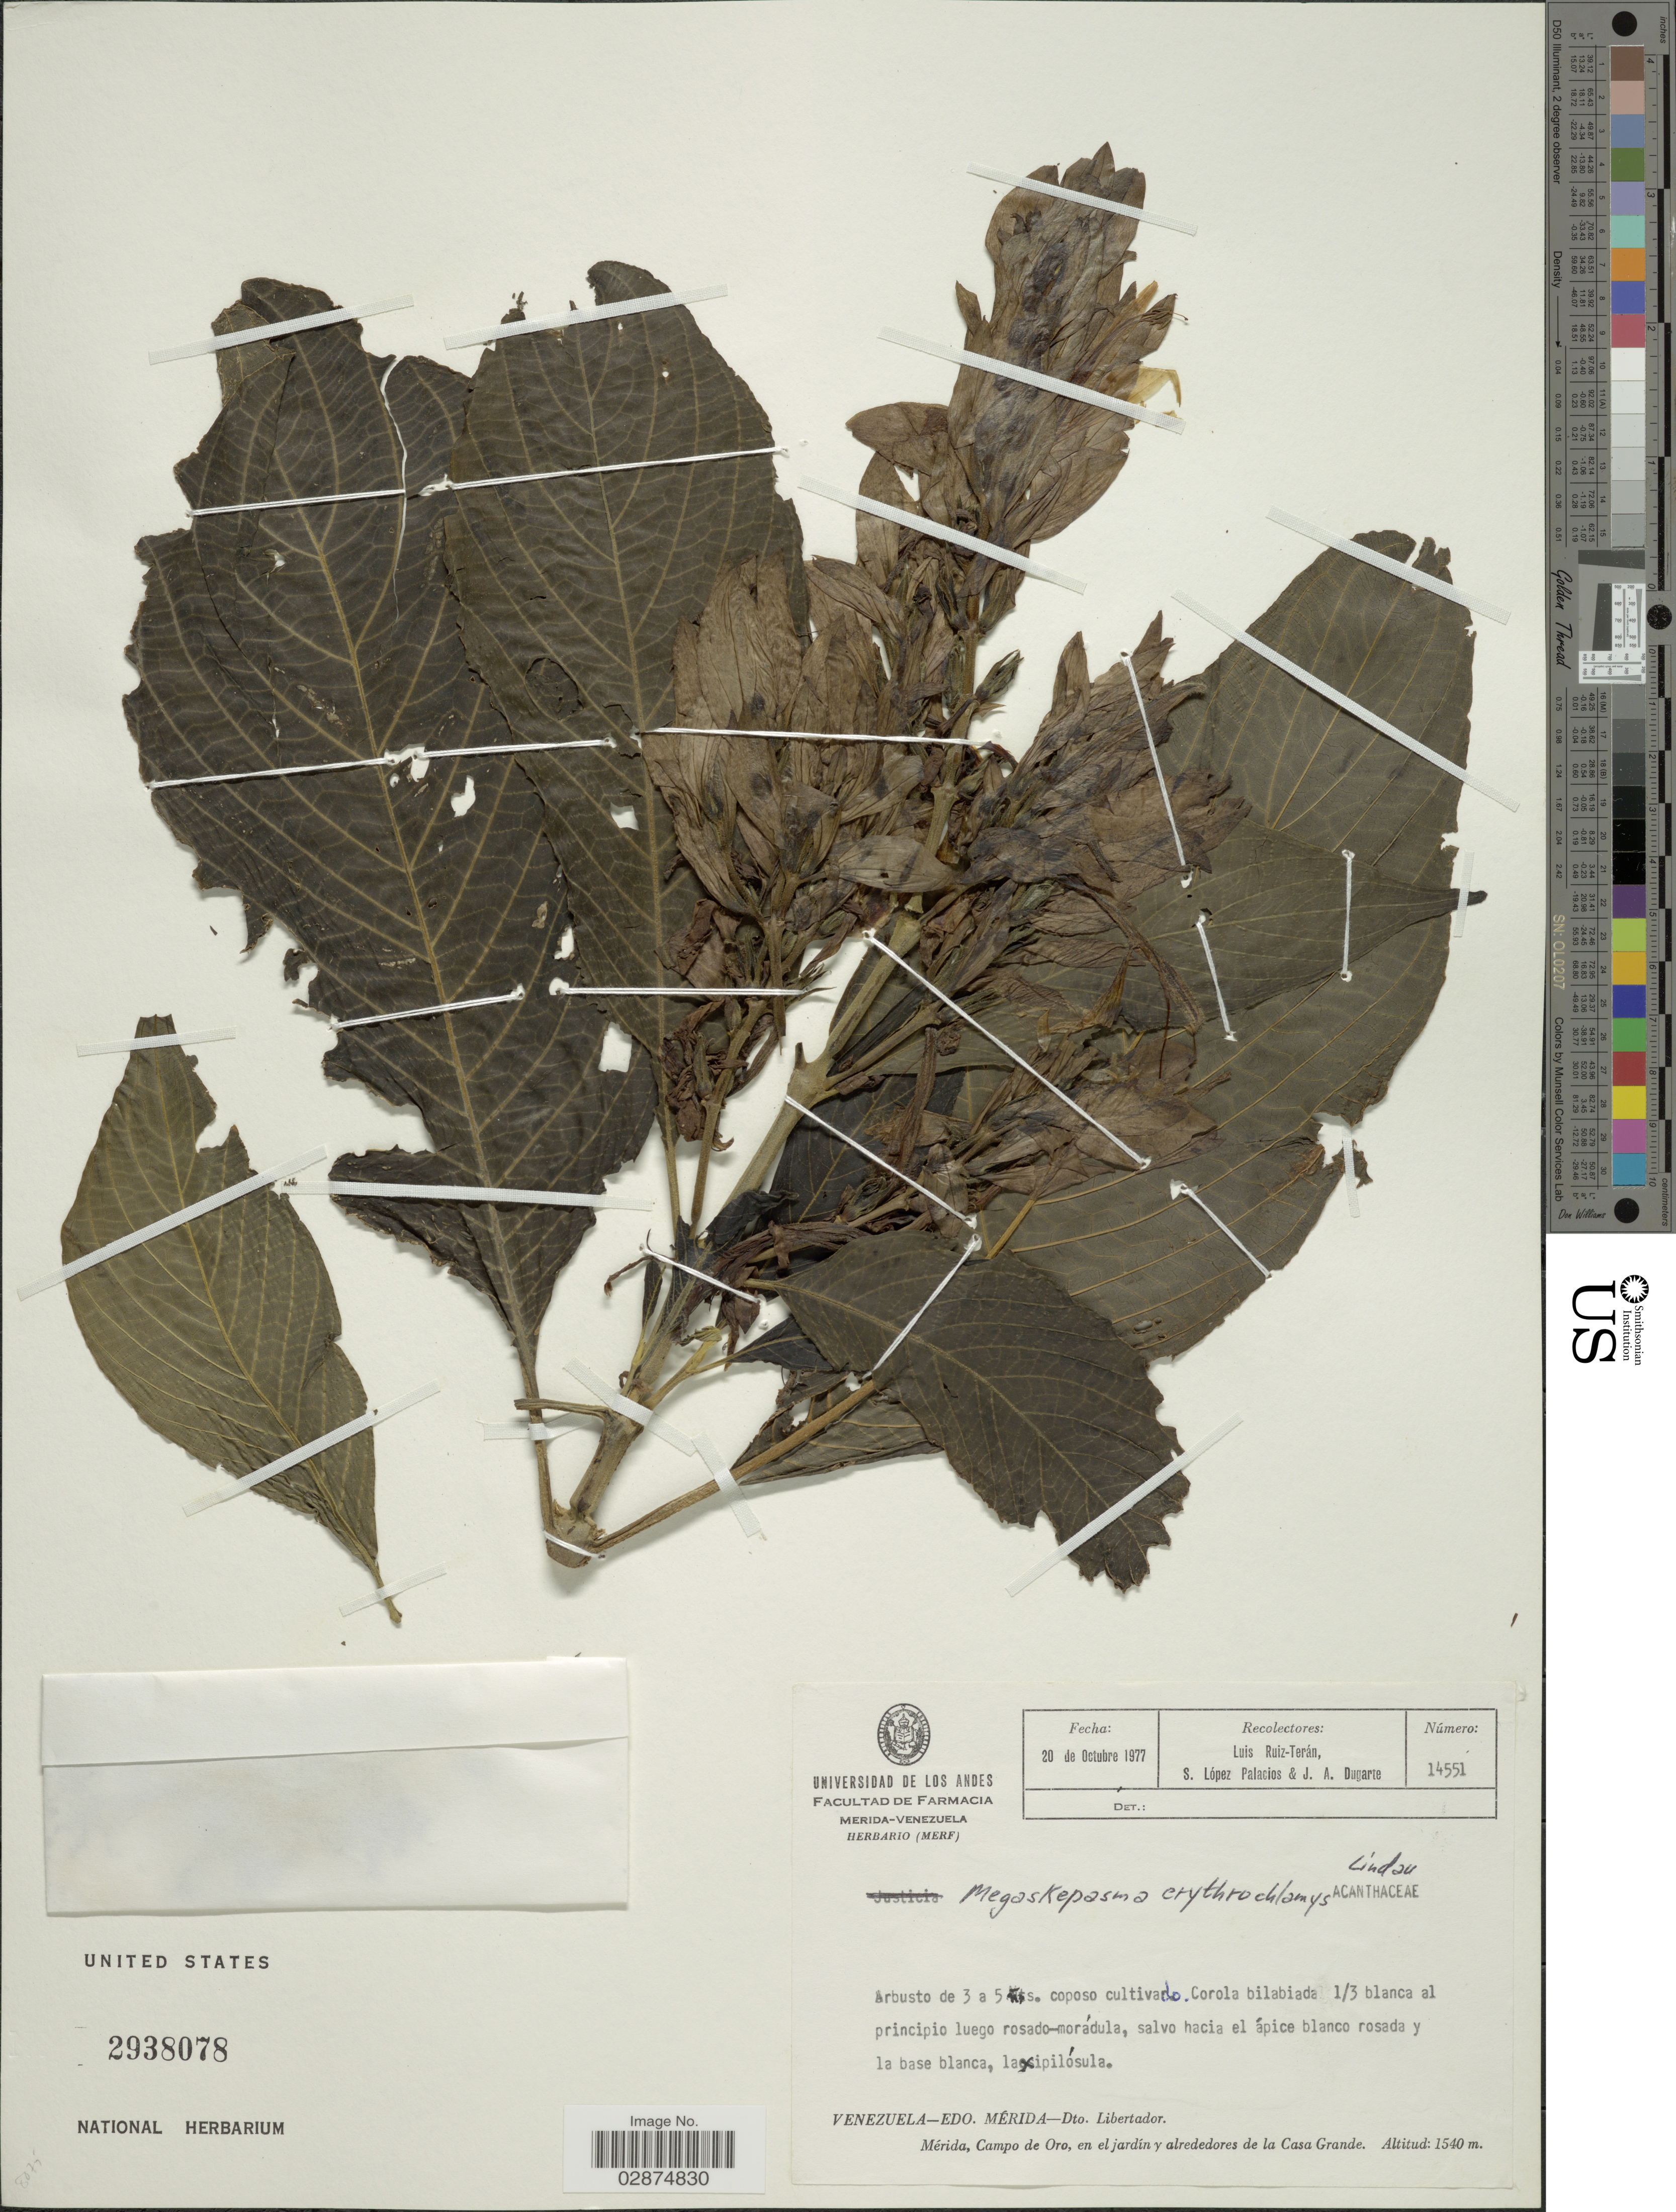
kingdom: Plantae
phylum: Tracheophyta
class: Magnoliopsida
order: Lamiales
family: Acanthaceae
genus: Megaskepasma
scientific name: Megaskepasma erythrochlamys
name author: Lindau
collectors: L. Teran, S. López-Palacios & J. Dugarte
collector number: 14551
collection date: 1977-10-20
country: Venezuela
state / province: Mérida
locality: Dto. Libertador. Campo de Oro, en el jardín y alrededores de la Casa Grande.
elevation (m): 1540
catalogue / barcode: US 2938078